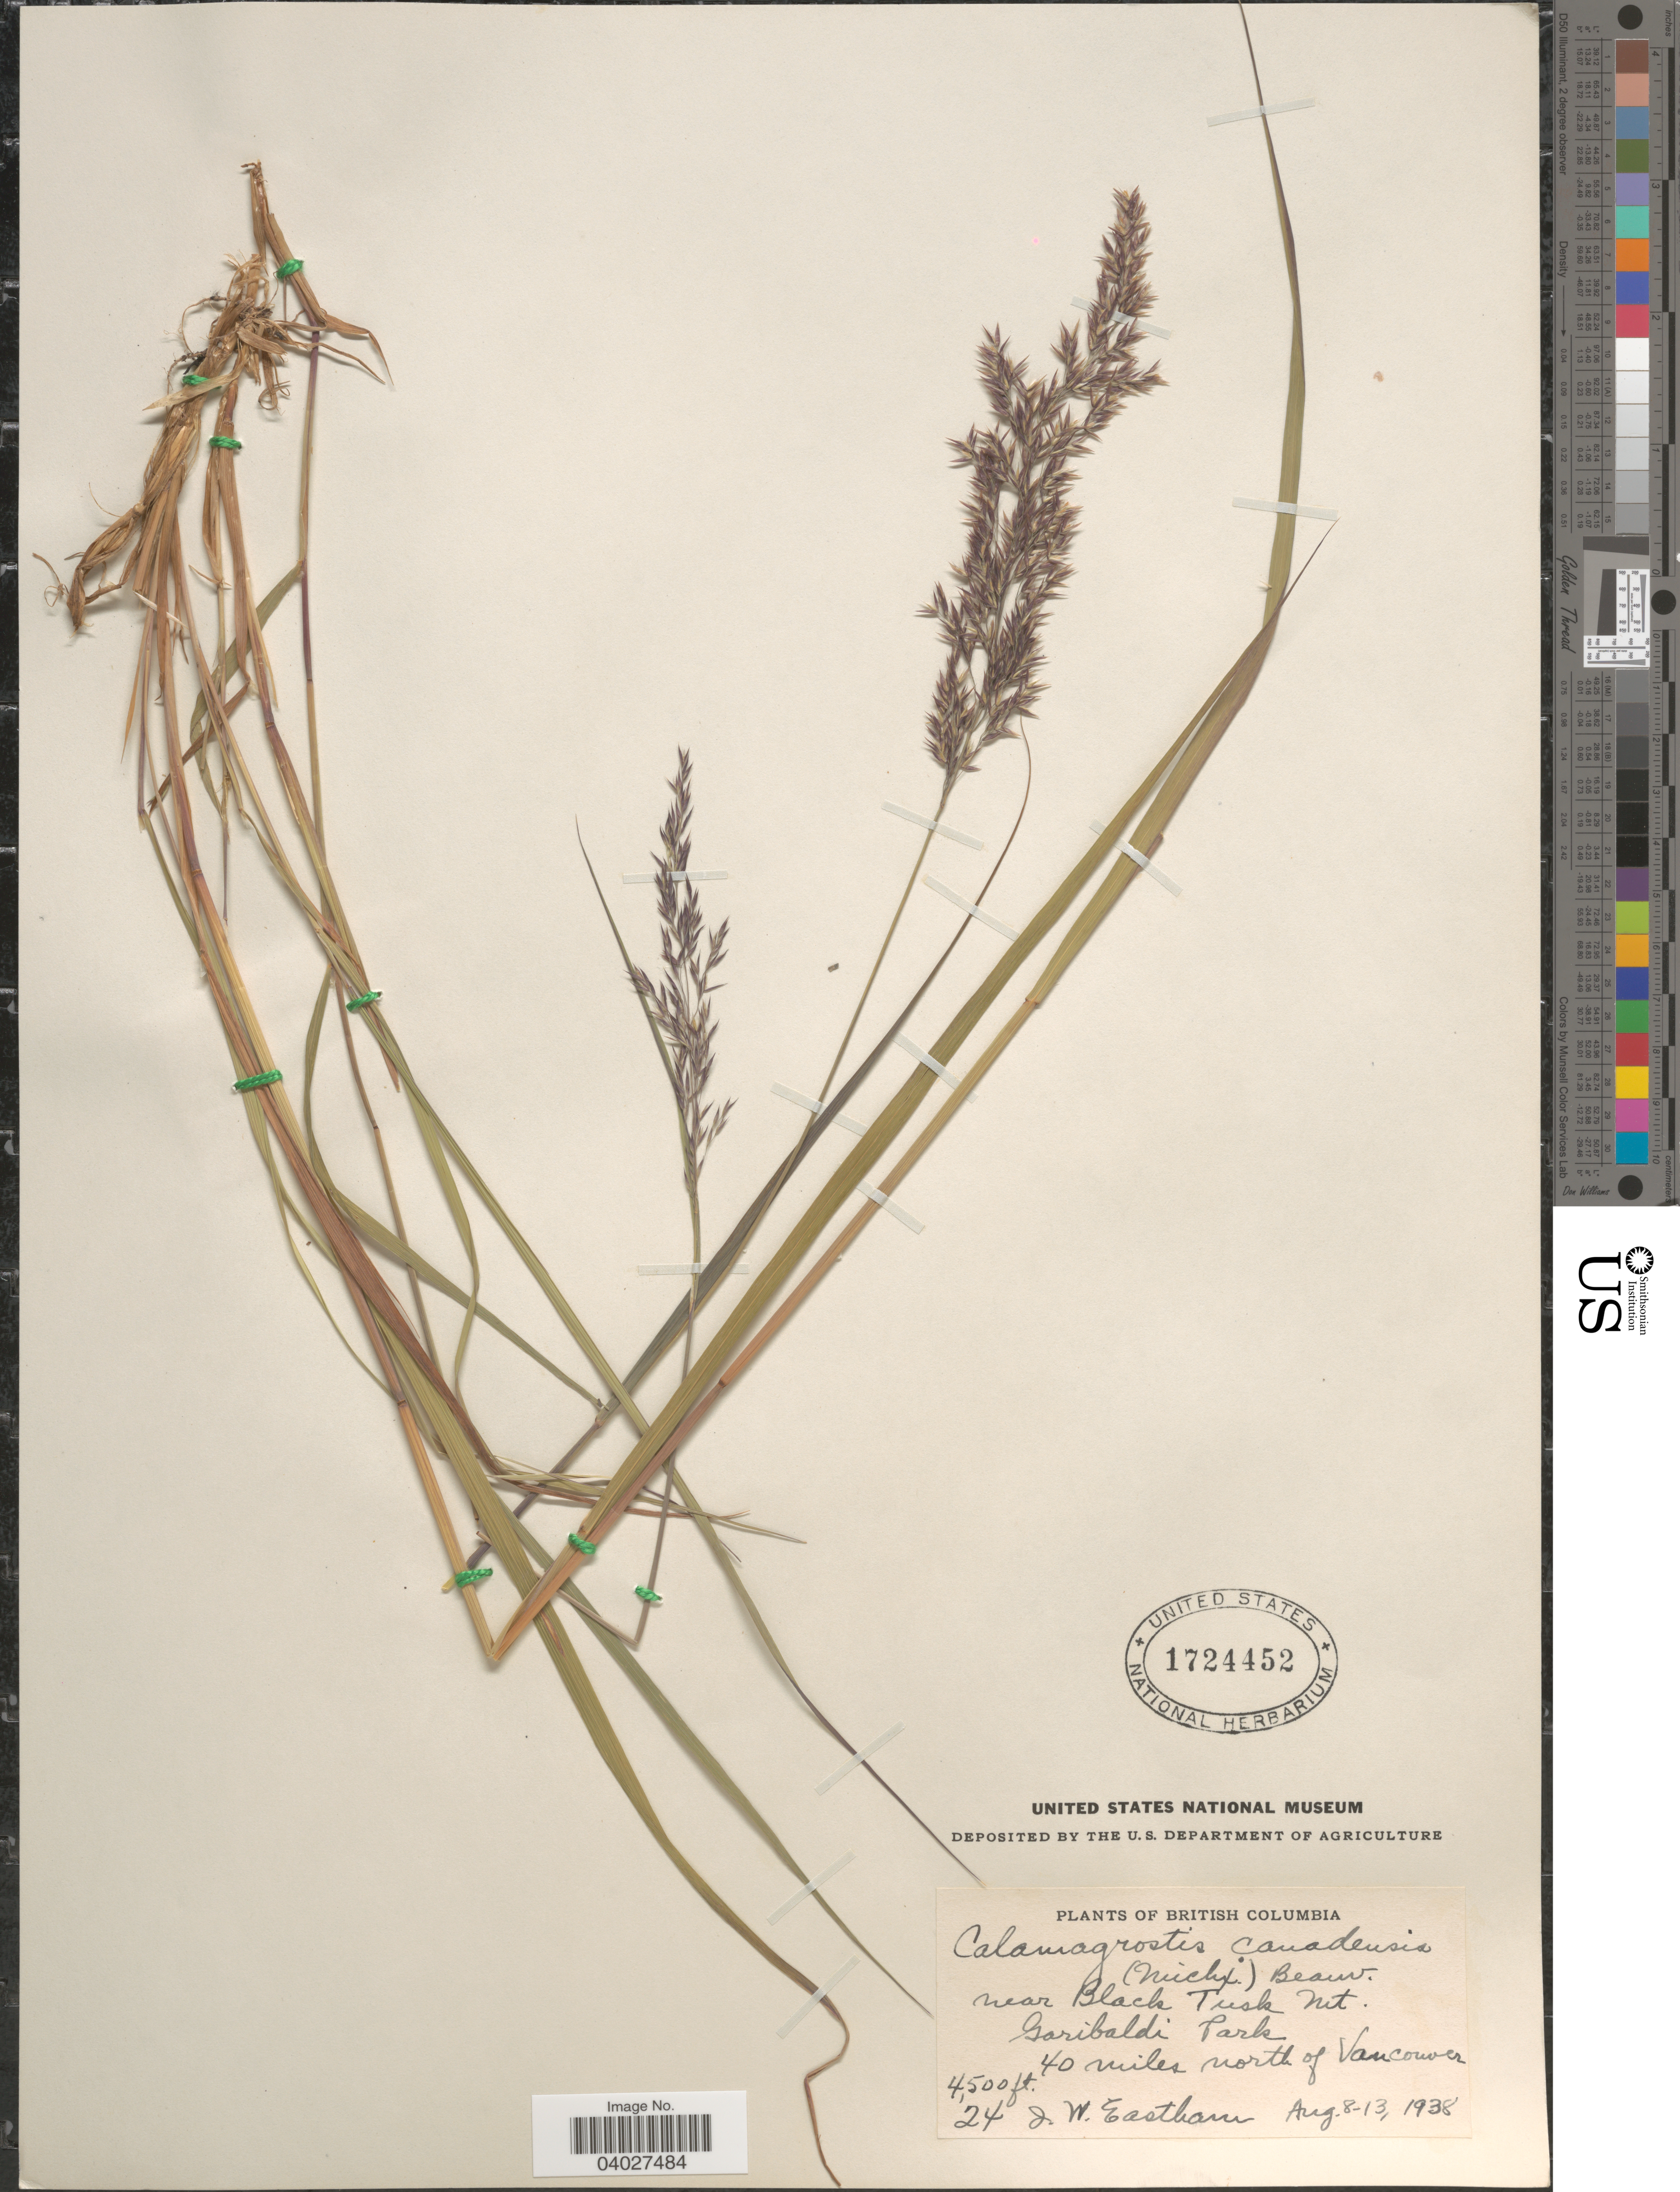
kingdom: Plantae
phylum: Tracheophyta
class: Liliopsida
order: Poales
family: Poaceae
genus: Calamagrostis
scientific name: Calamagrostis canadensis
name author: (Michx.) P. Beauv.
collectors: J. Eastham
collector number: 24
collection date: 1938-08-08/1938-08-13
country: Canada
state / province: British Columbia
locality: Near Black Tusk Mt. Garibaldi Park. 40 miles north of Vancouver.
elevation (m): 1372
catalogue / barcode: US 1724452